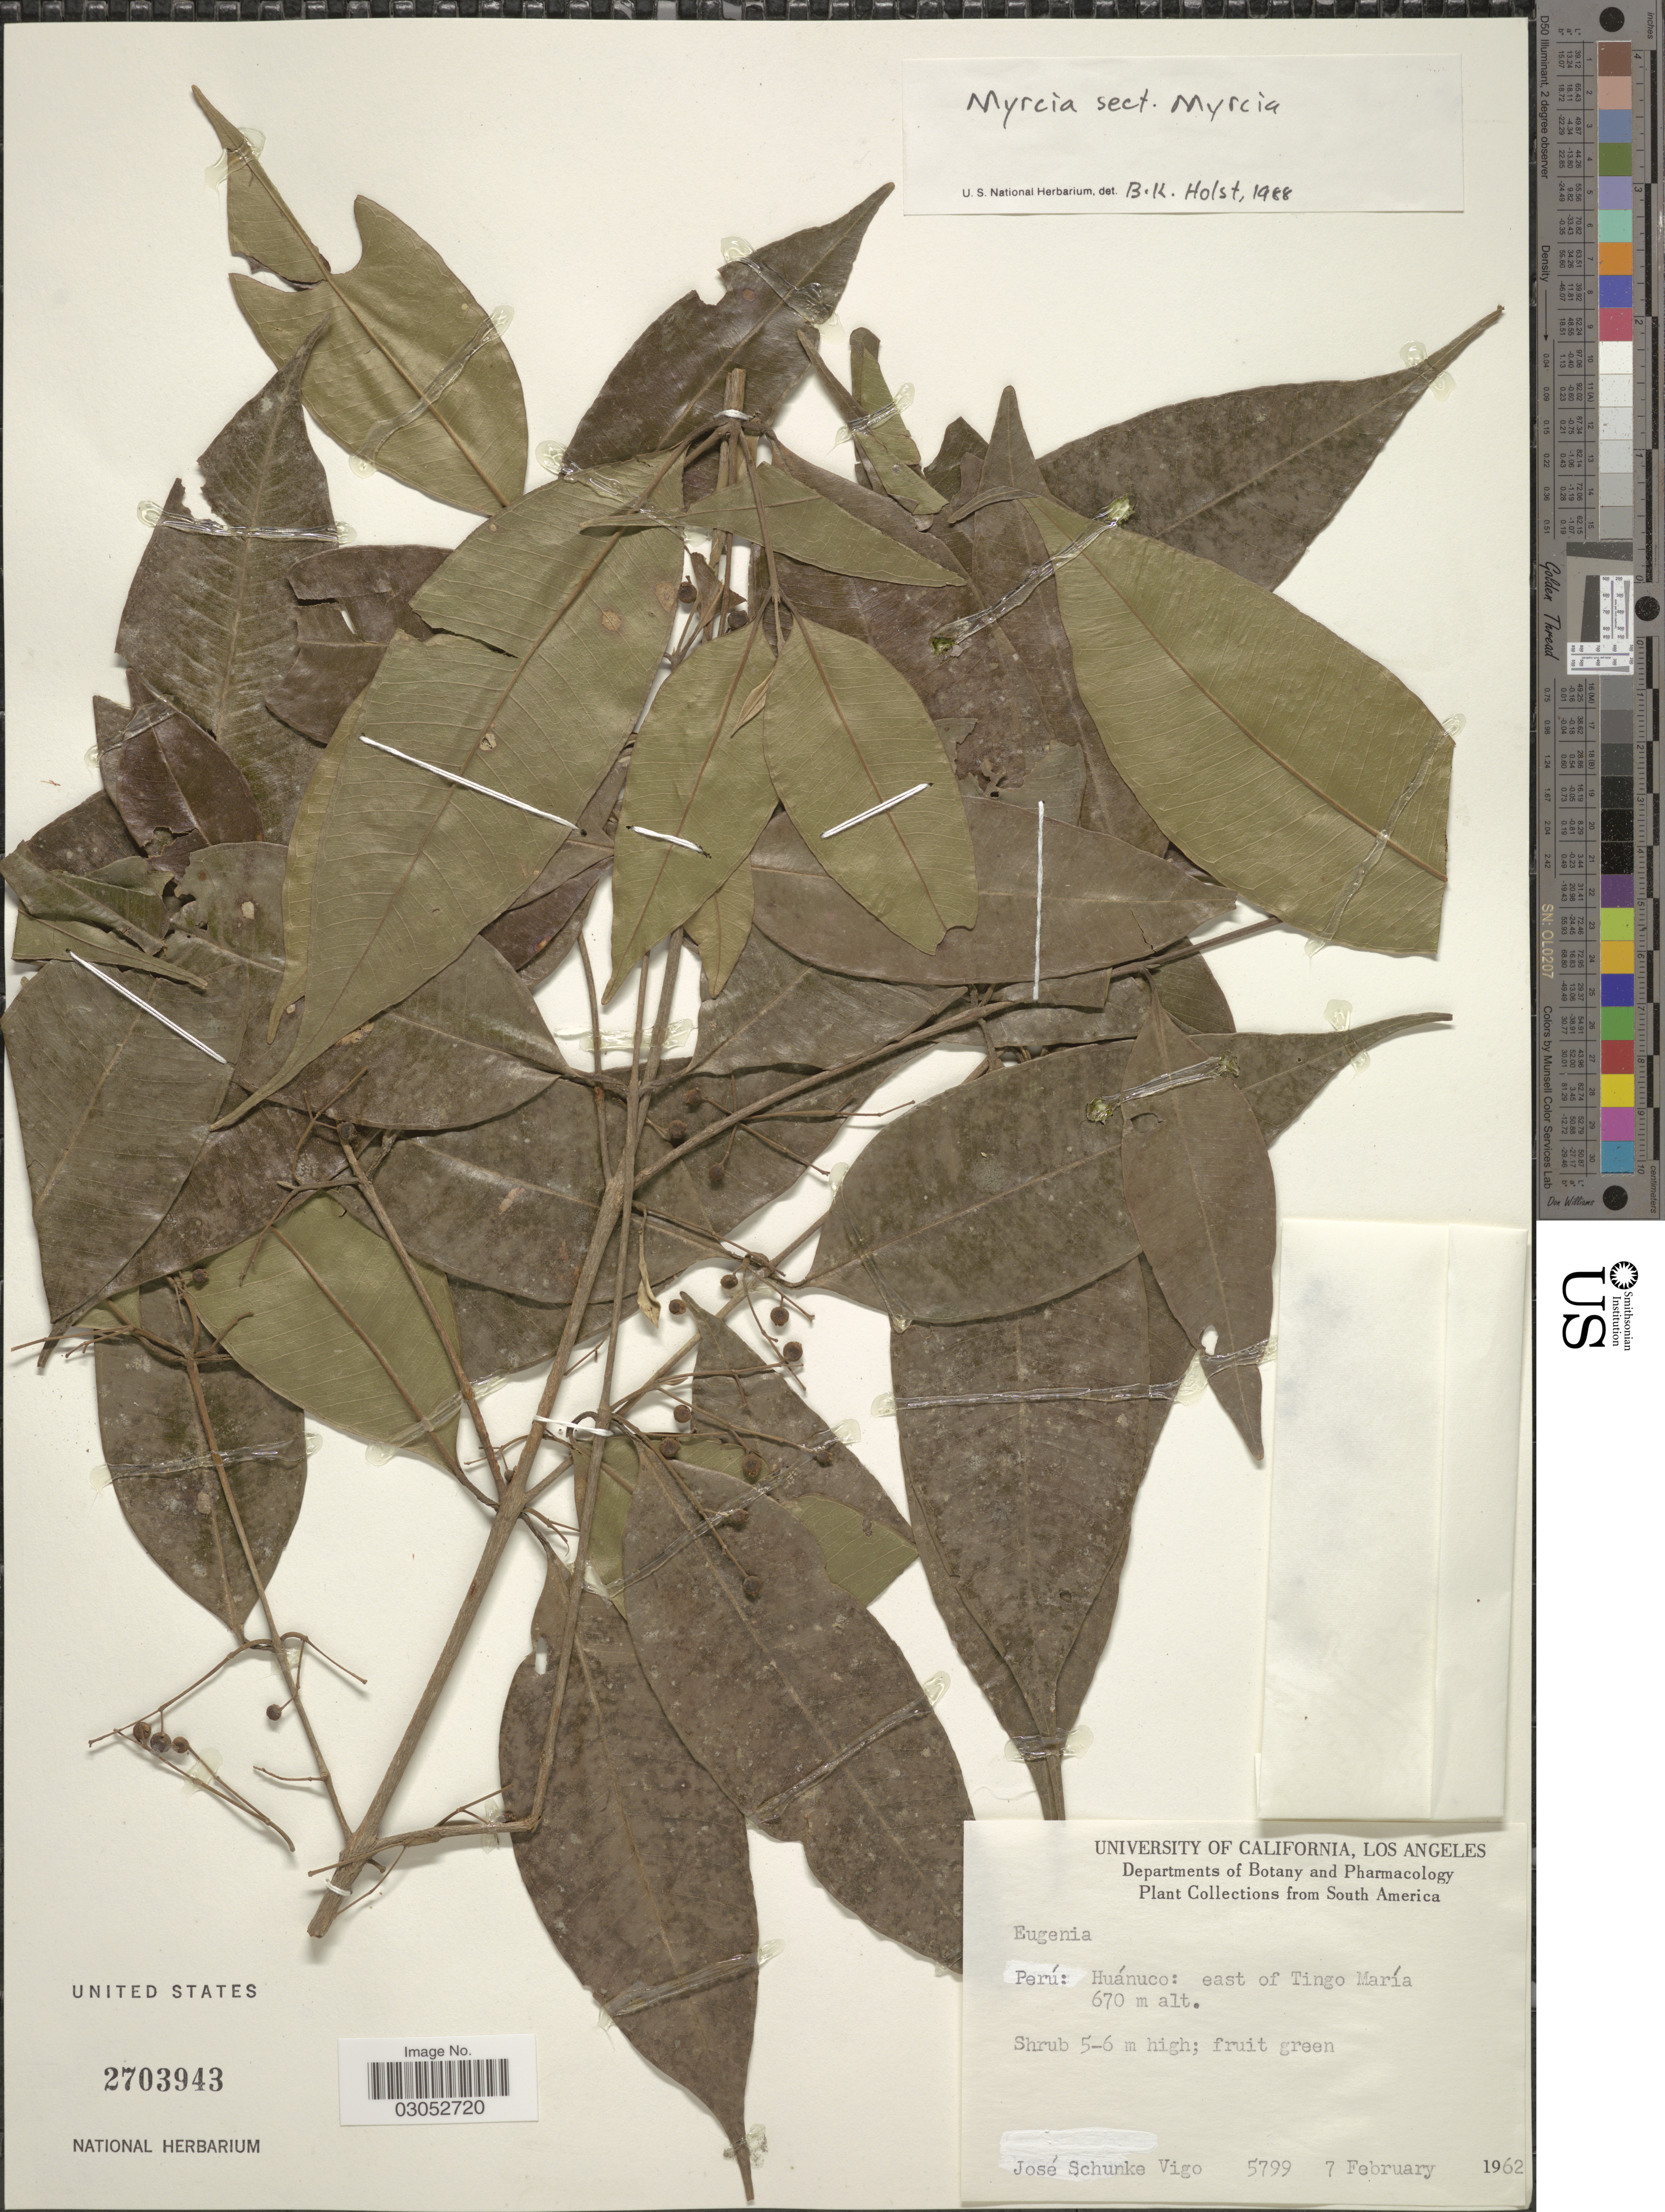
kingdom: Plantae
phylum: Tracheophyta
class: Magnoliopsida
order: Myrtales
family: Myrtaceae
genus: Myrcia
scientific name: Myrcia sp.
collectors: J. Schunke Vigo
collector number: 5799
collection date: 1962-02-07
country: Peru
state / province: Huánuco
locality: East of Tingo María.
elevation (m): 670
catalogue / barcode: US 2703943